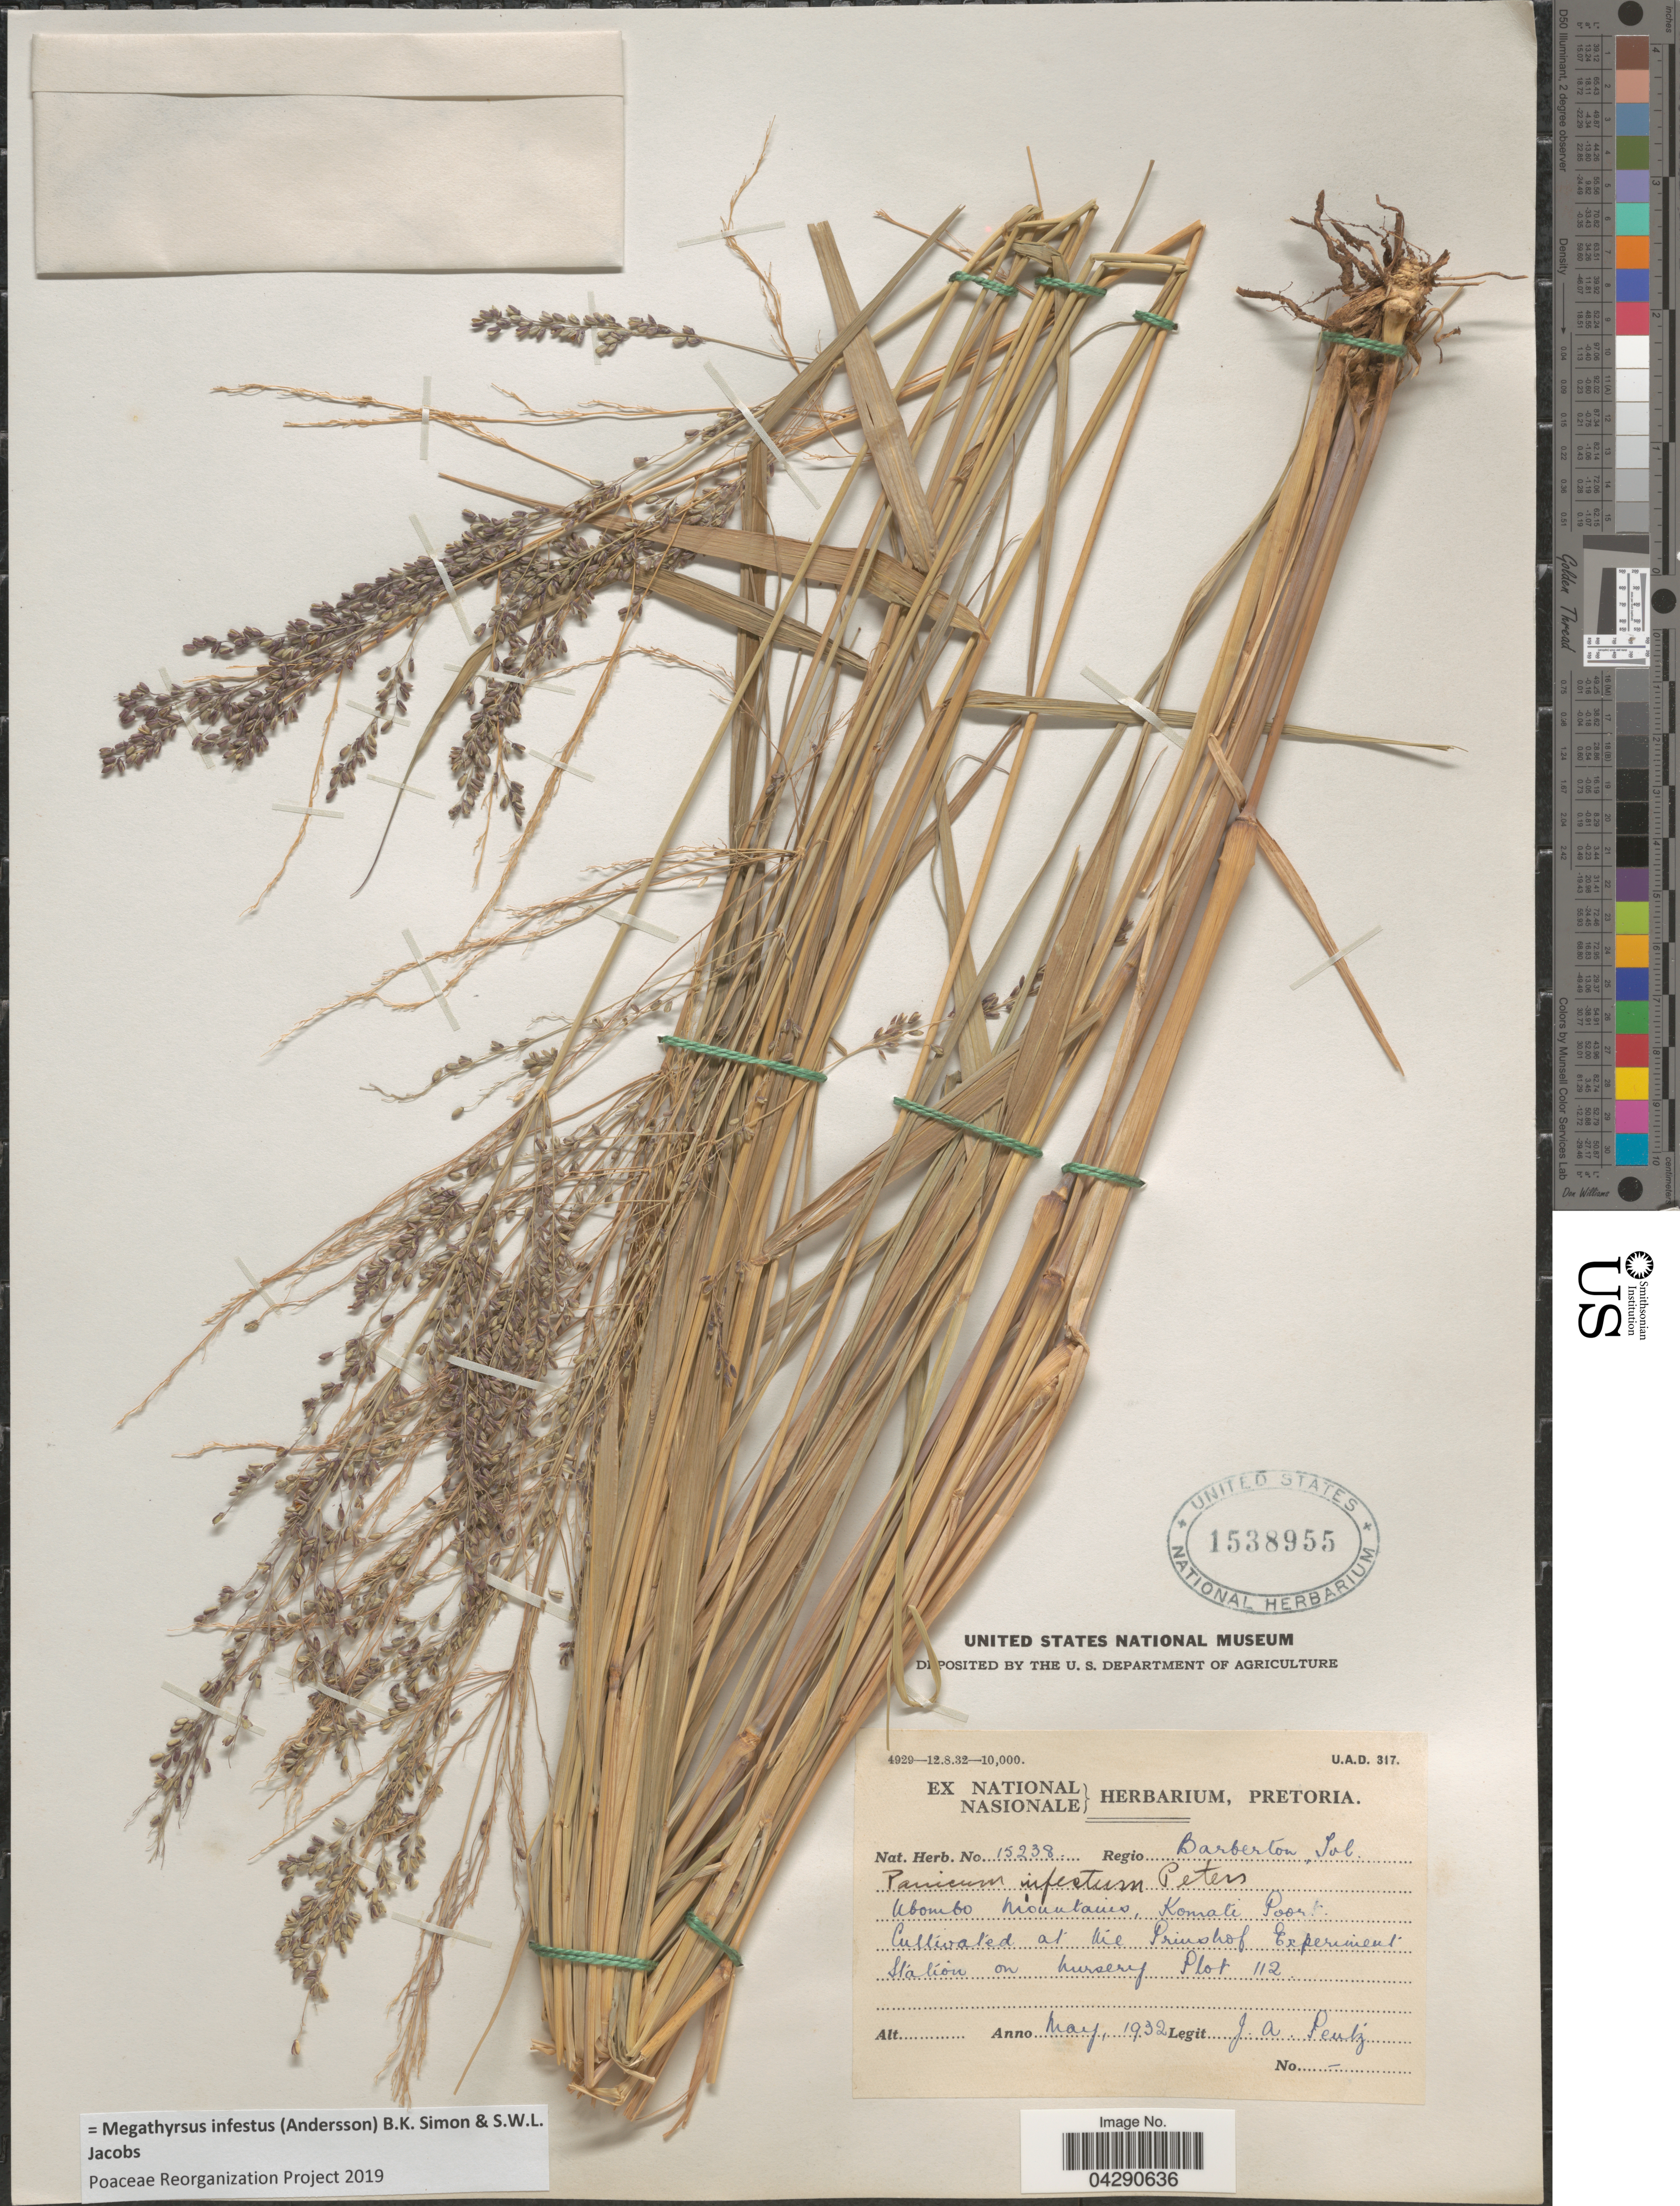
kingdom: Plantae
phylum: Tracheophyta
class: Liliopsida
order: Poales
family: Poaceae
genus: Megathyrsus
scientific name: Megathyrsus infestus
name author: (Peters) B.K. Simon & S.W.L. Jacobs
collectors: J. Pentz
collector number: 15238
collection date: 1932-05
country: South Africa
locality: Regio Barberton, Tvl. Ubombo Mountains, Komali Poort. Cultivated at the Prinshof Experiment Station on Nursery Plot 112.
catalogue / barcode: US 1538955